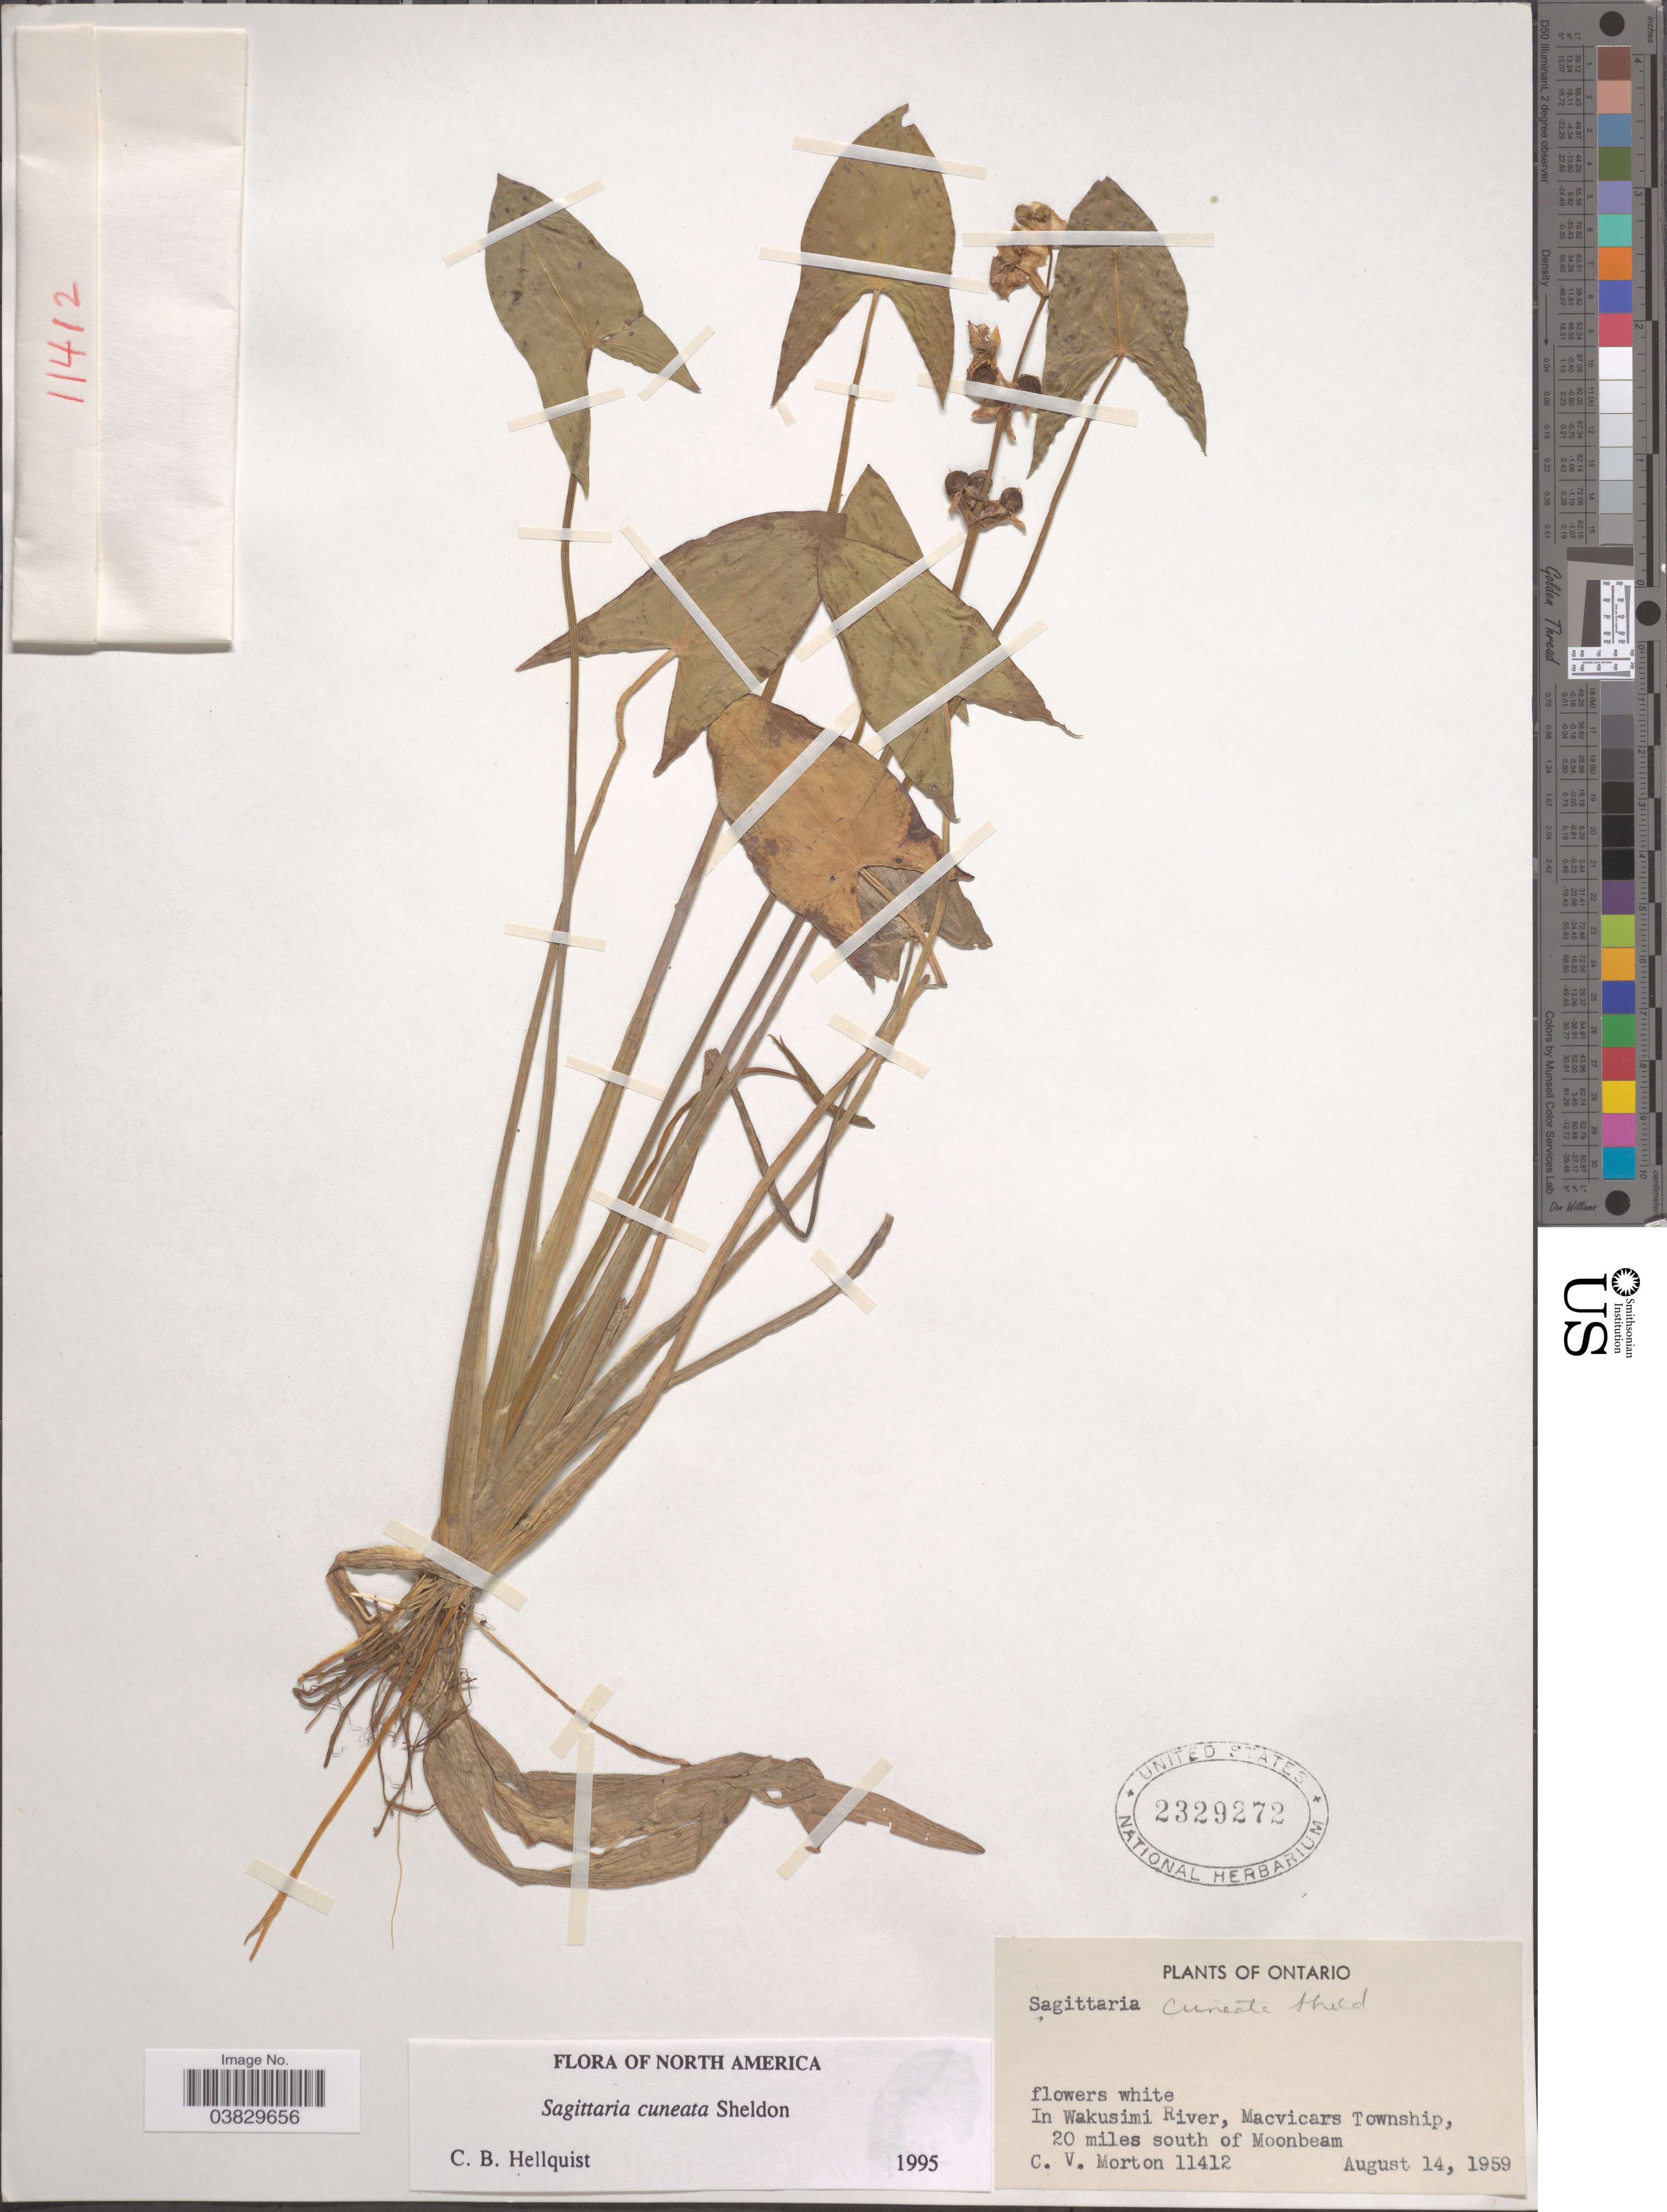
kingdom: Plantae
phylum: Tracheophyta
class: Liliopsida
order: Alismatales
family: Alismataceae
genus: Sagittaria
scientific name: Sagittaria cuneata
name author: E. Sheld.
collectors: C. V. Morton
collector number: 11412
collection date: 1959-08-14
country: Canada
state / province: Ontario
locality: In Wakusimi River, Macvicars Township, 20 miles south of Moonbeam.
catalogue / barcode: US 2329272